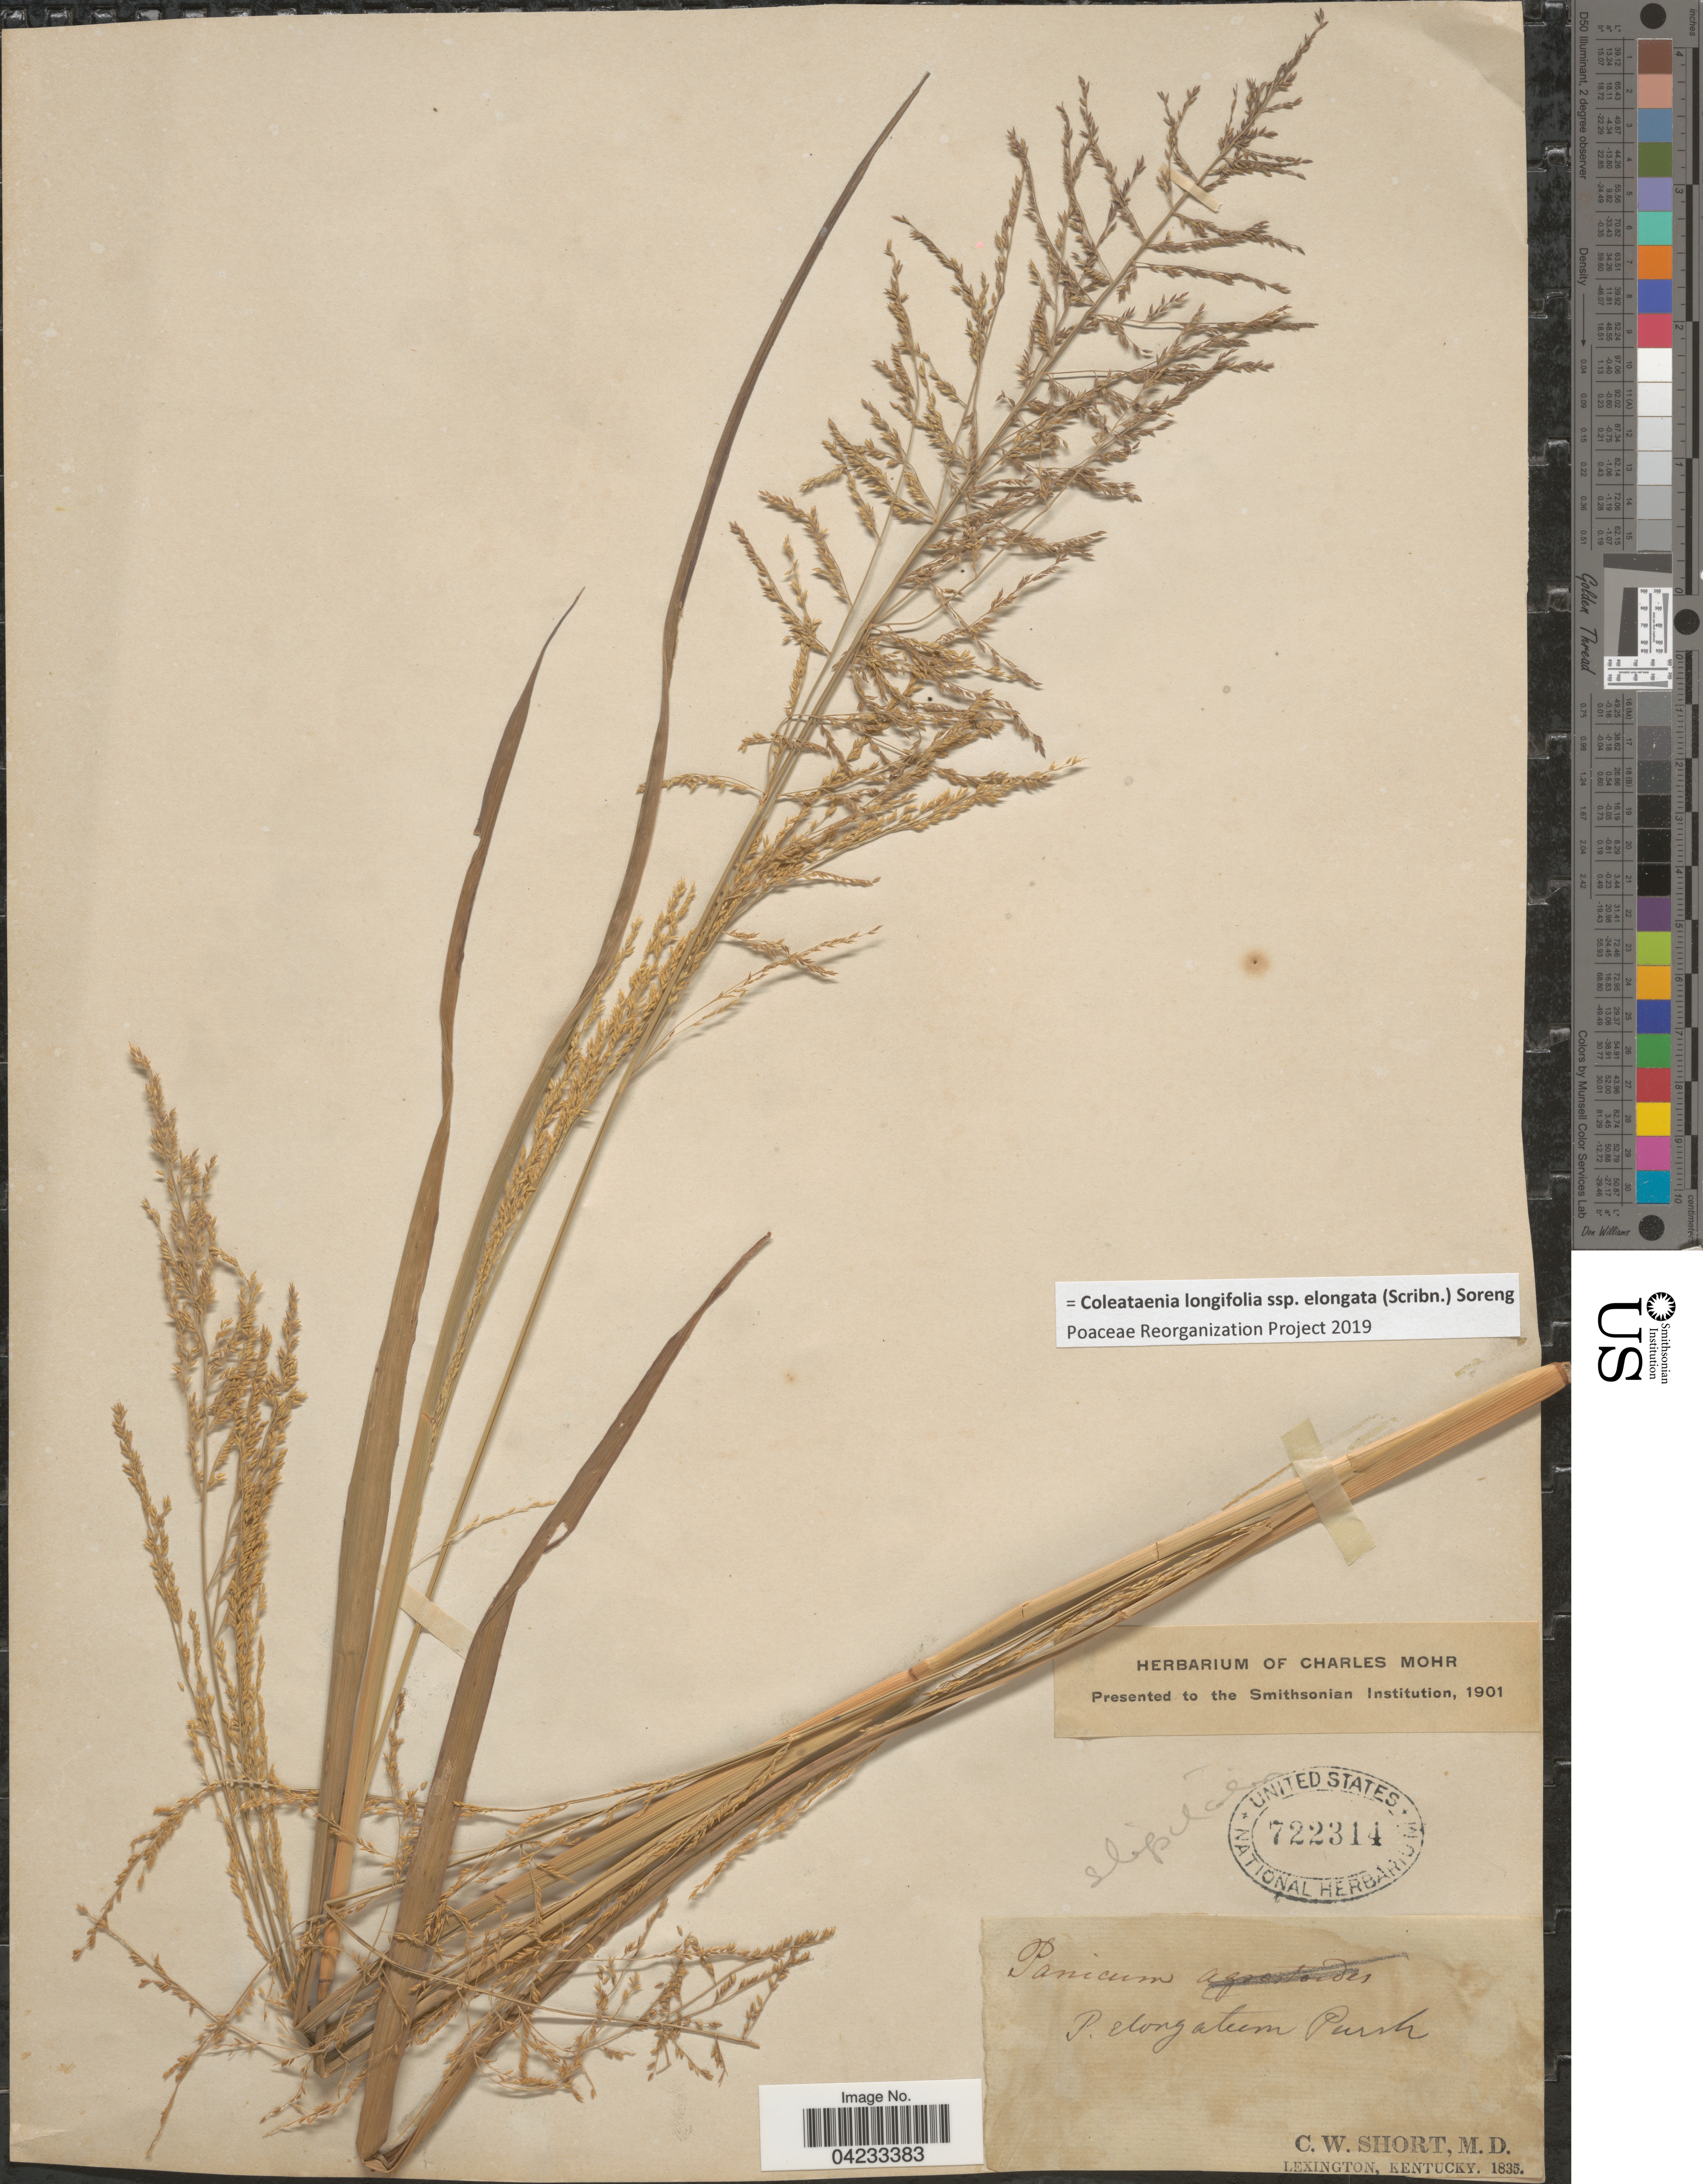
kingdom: Plantae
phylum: Tracheophyta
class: Liliopsida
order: Poales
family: Poaceae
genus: Coleataenia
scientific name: Coleataenia longifolia subsp. elongata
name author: (Scribn.) Soreng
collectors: C. W. Short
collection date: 1835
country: United States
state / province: Kentucky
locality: Lexington.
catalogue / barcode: US 722314